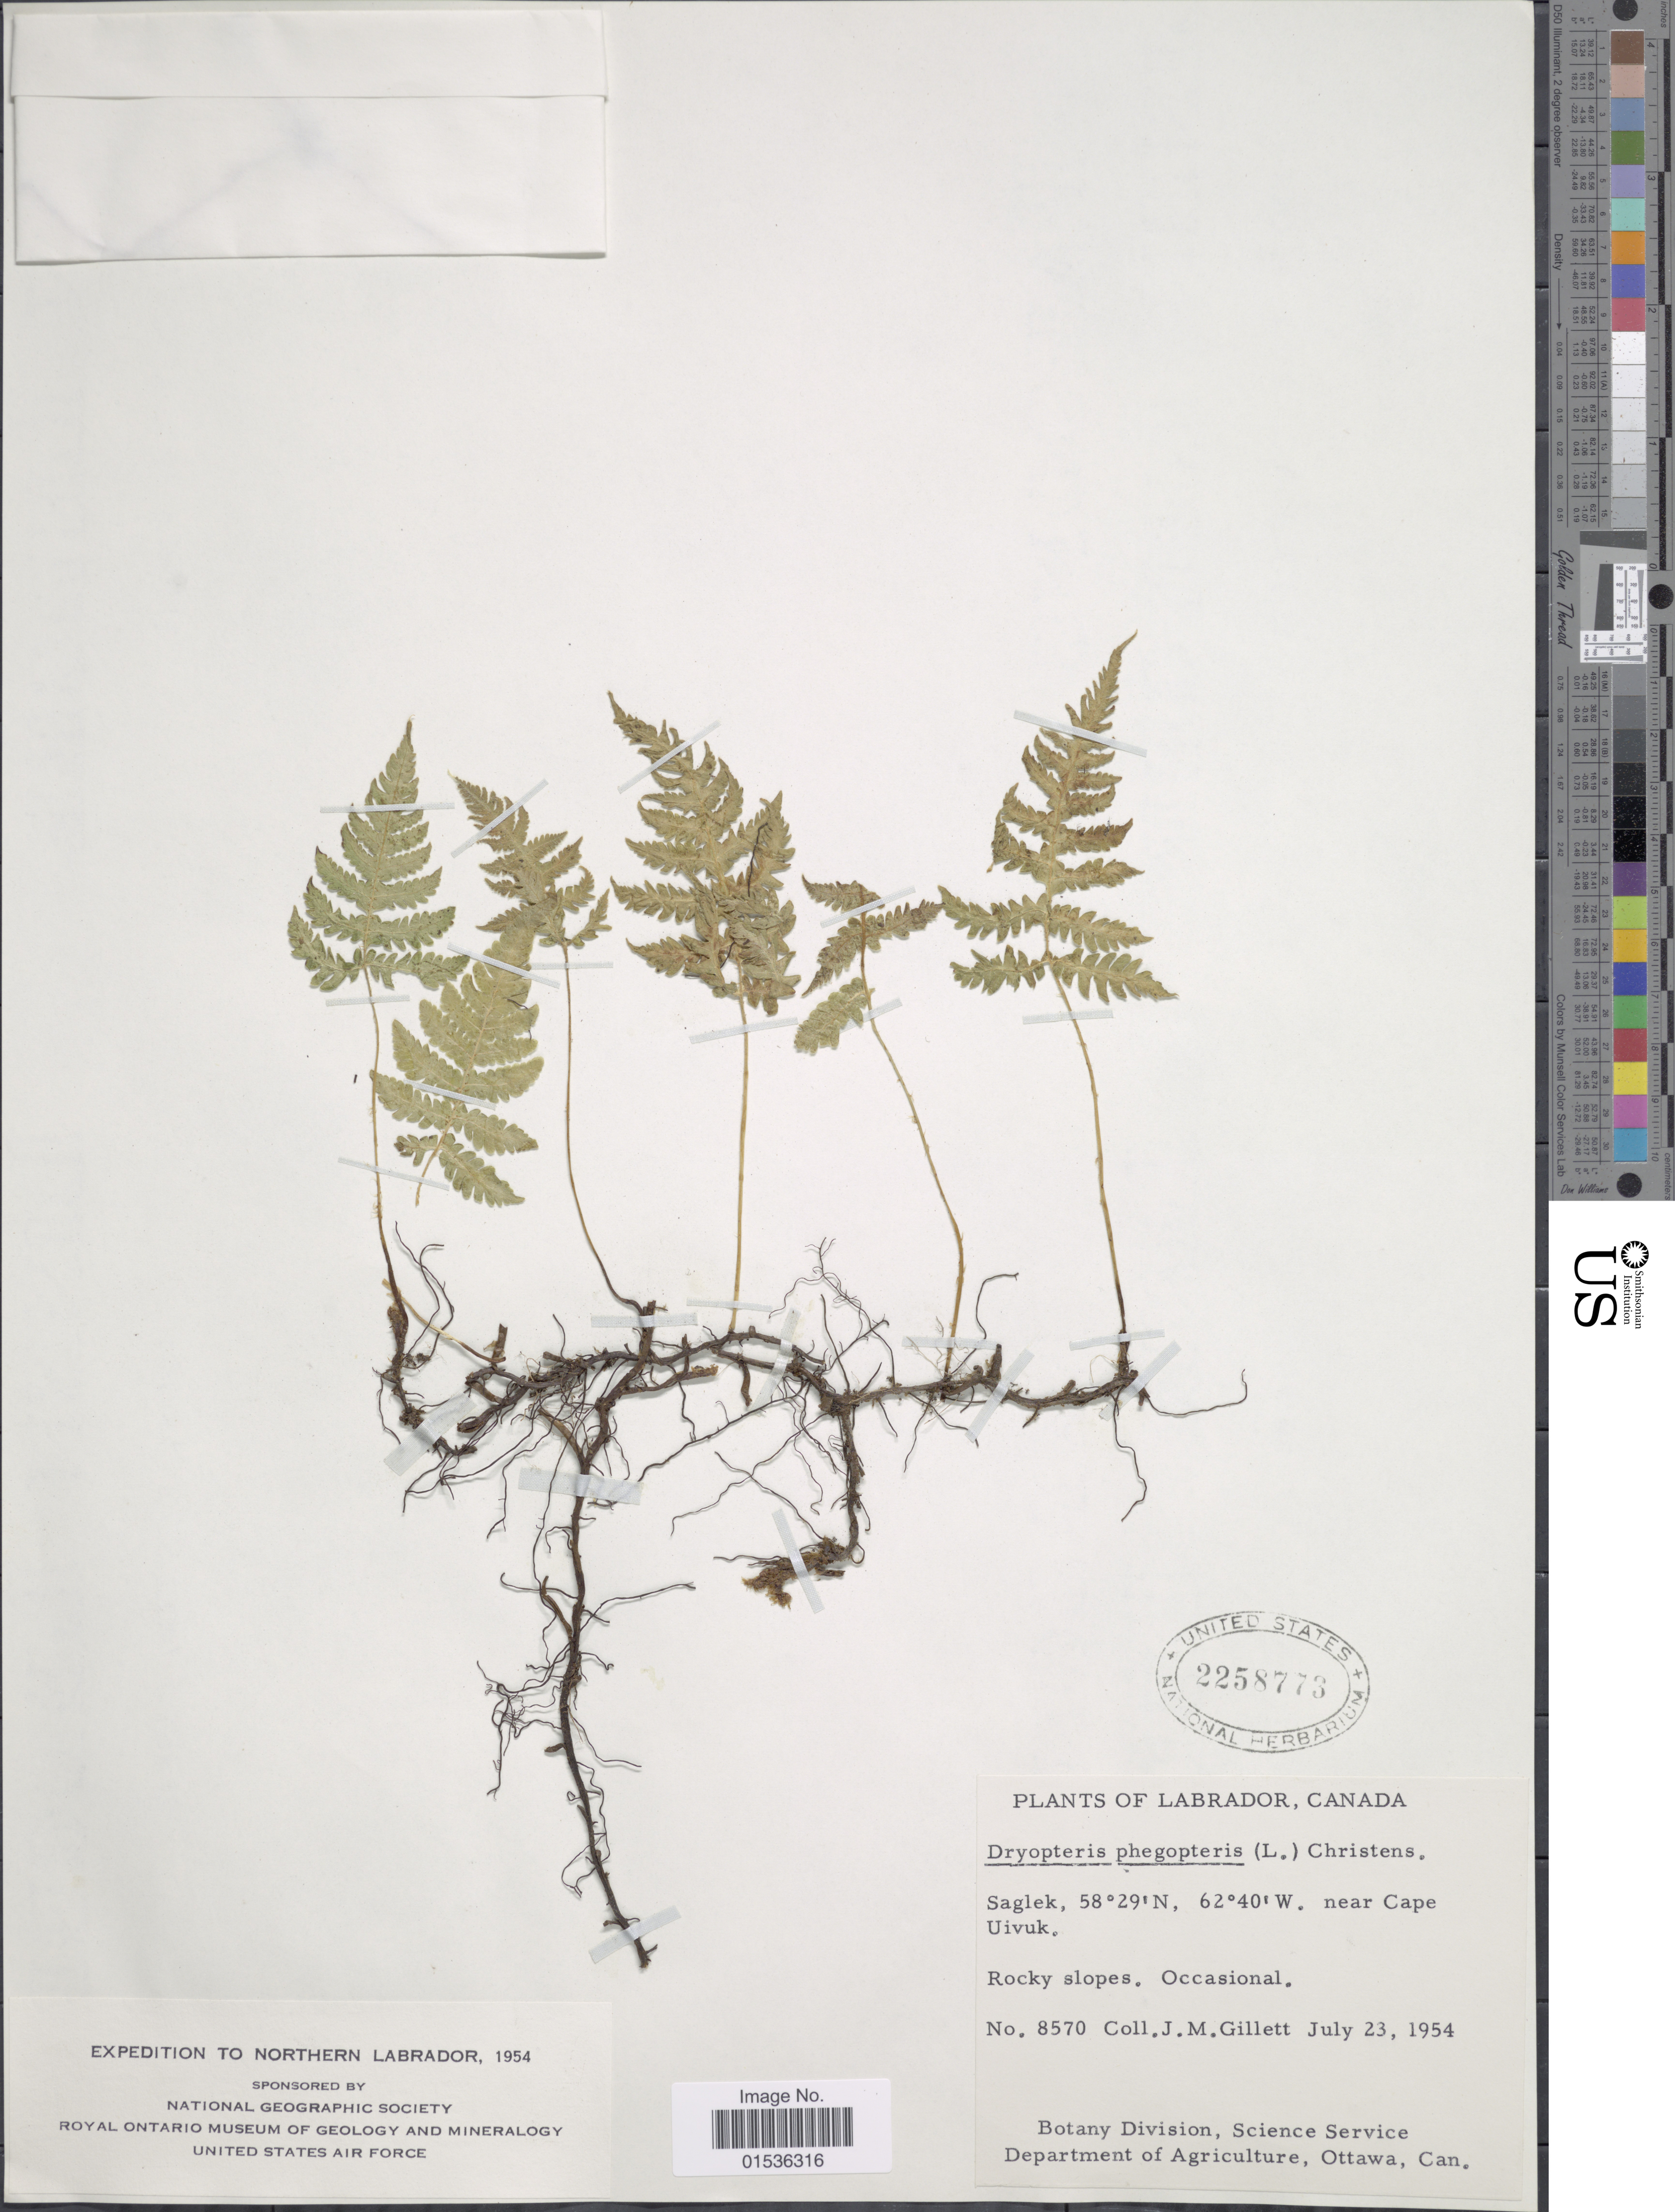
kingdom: Plantae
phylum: Tracheophyta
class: Polypodiopsida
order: Polypodiales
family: Thelypteridaceae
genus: Phegopteris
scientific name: Phegopteris connectilis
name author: (Michx.) Watt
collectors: J. M. Gillett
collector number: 8570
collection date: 1954-07-23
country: Canada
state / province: Newfoundland and Labrador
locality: Labrador, Canada, Saglek, Near Cape Uivuk,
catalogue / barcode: US 2258773